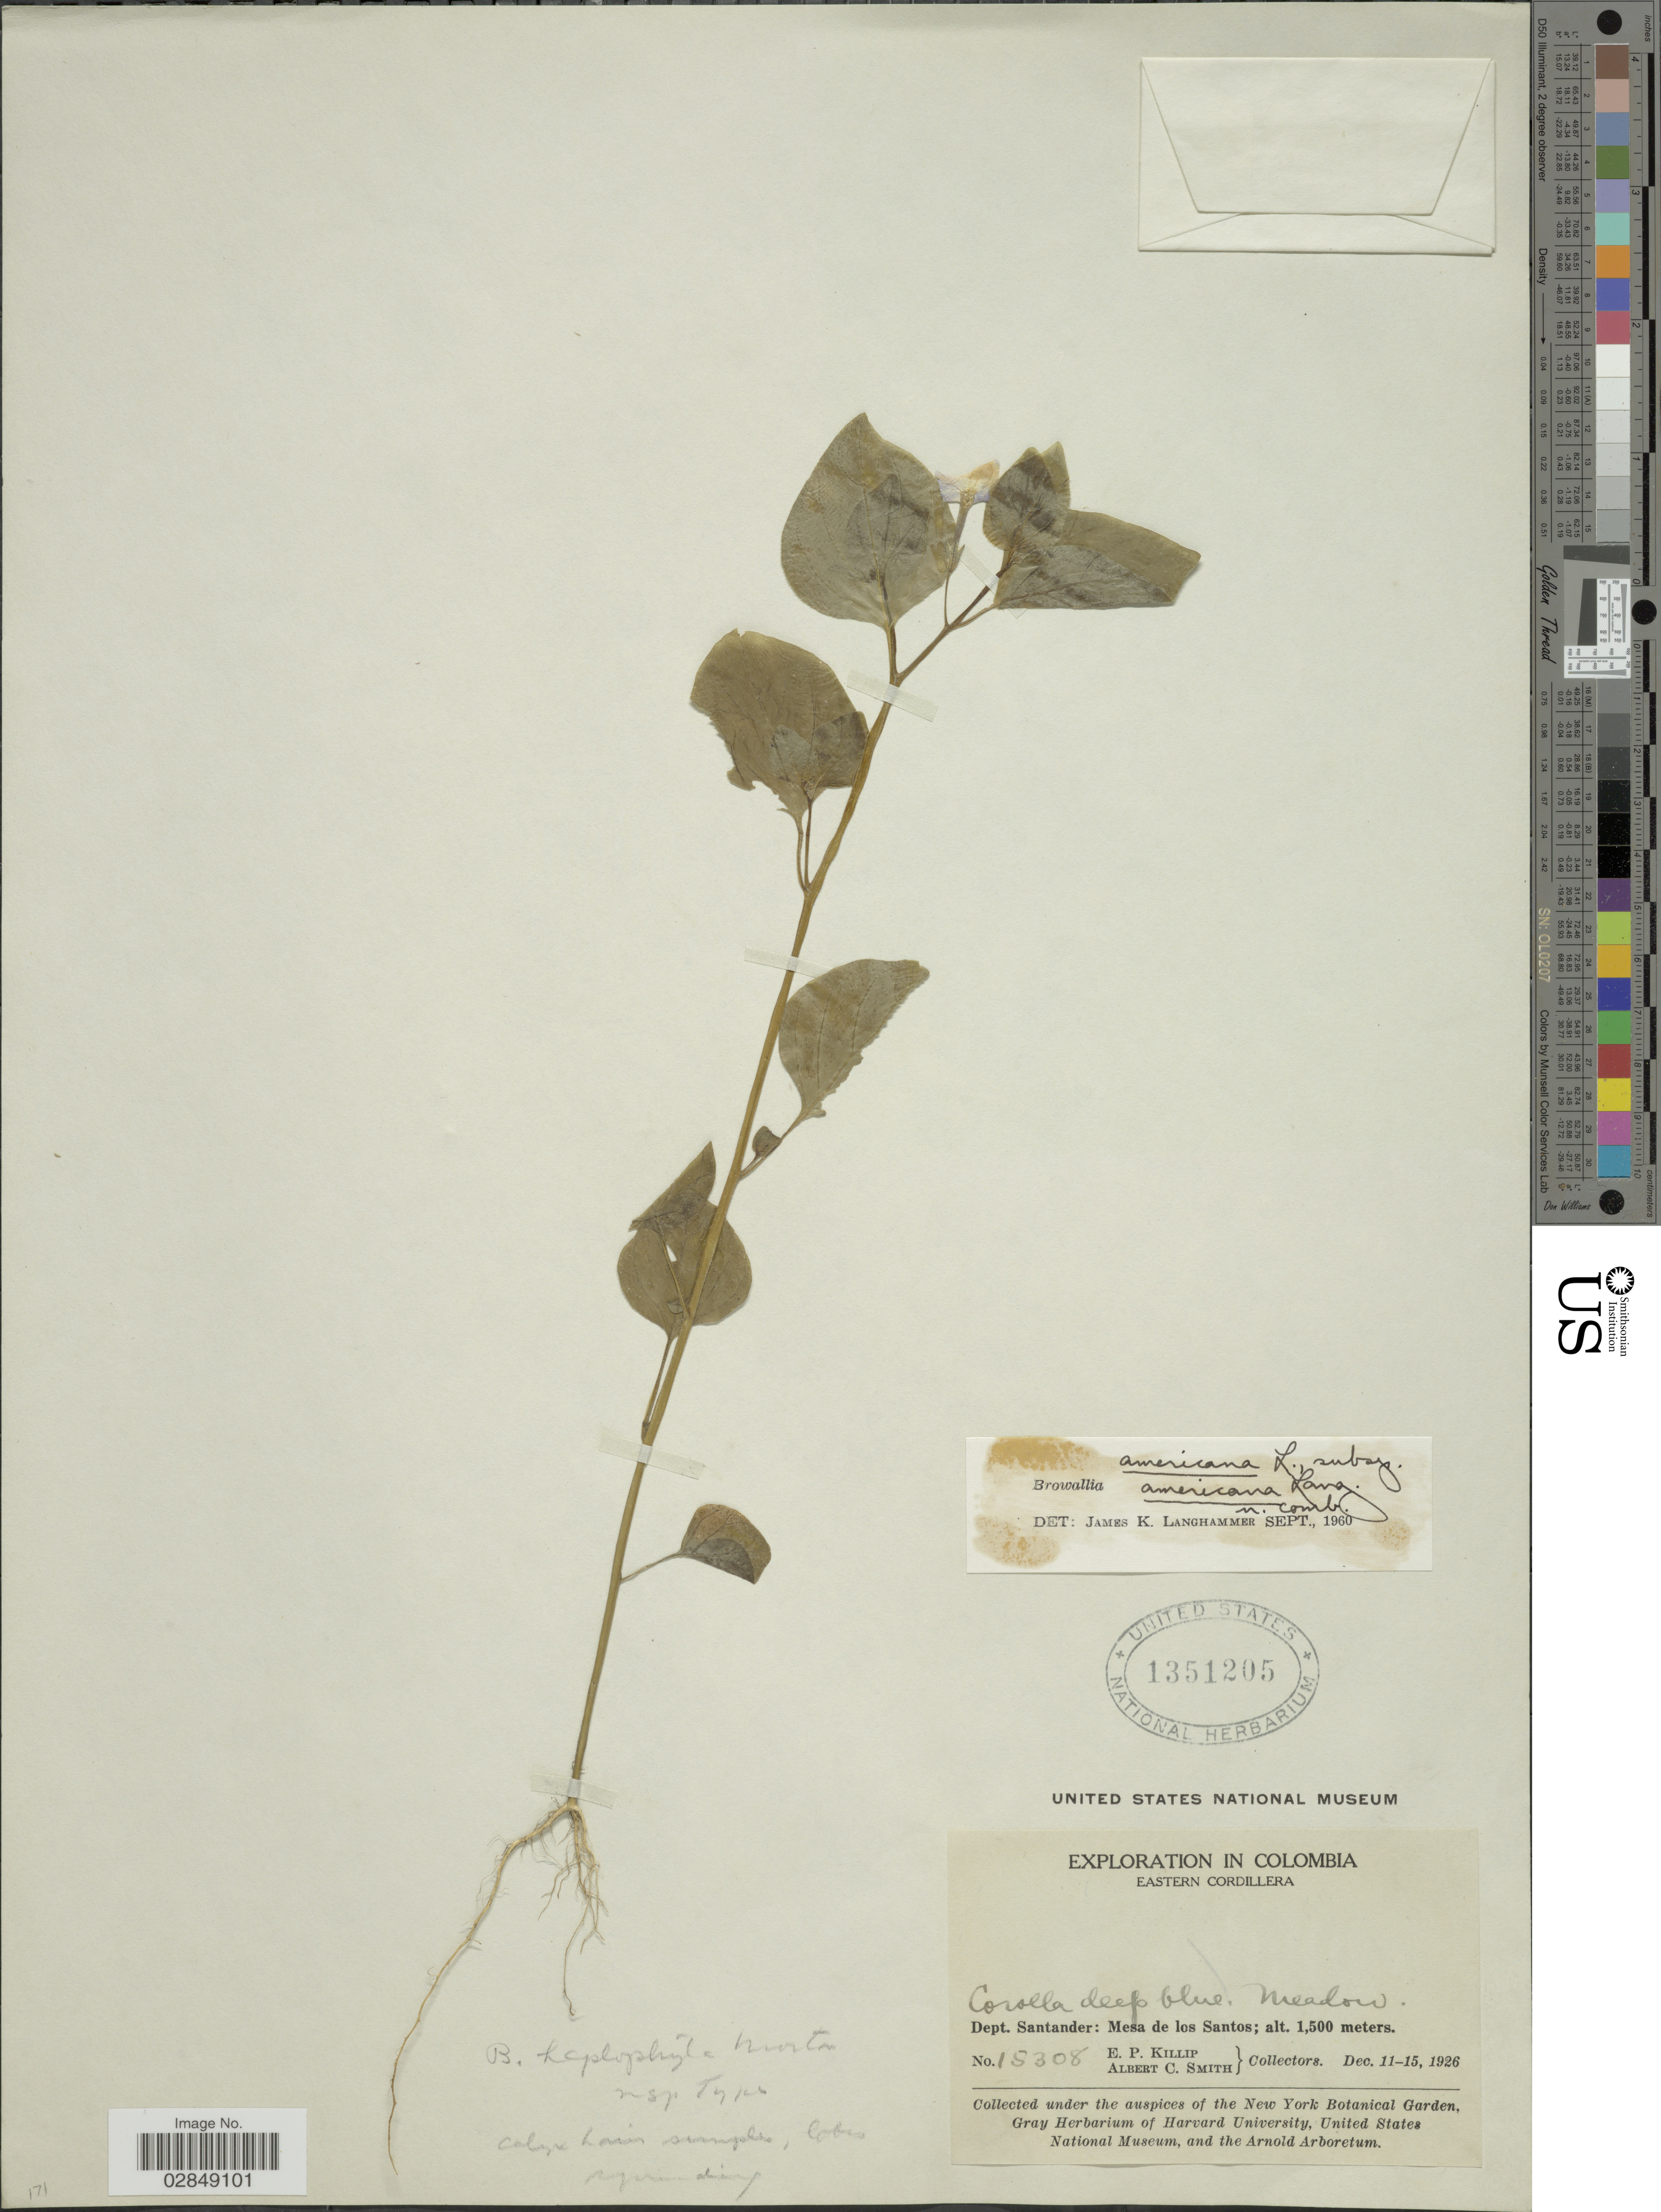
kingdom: Plantae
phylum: Tracheophyta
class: Magnoliopsida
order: Solanales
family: Solanaceae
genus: Browallia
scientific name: Browallia americana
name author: L.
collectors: E. P. Killip & A. C. Smith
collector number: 15308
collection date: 1926-12-11/1926-12-15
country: Colombia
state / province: Santander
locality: Eastern Cordillera. Dept. Santander: Mesa de los Santos.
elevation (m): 1500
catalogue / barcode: US 1351205